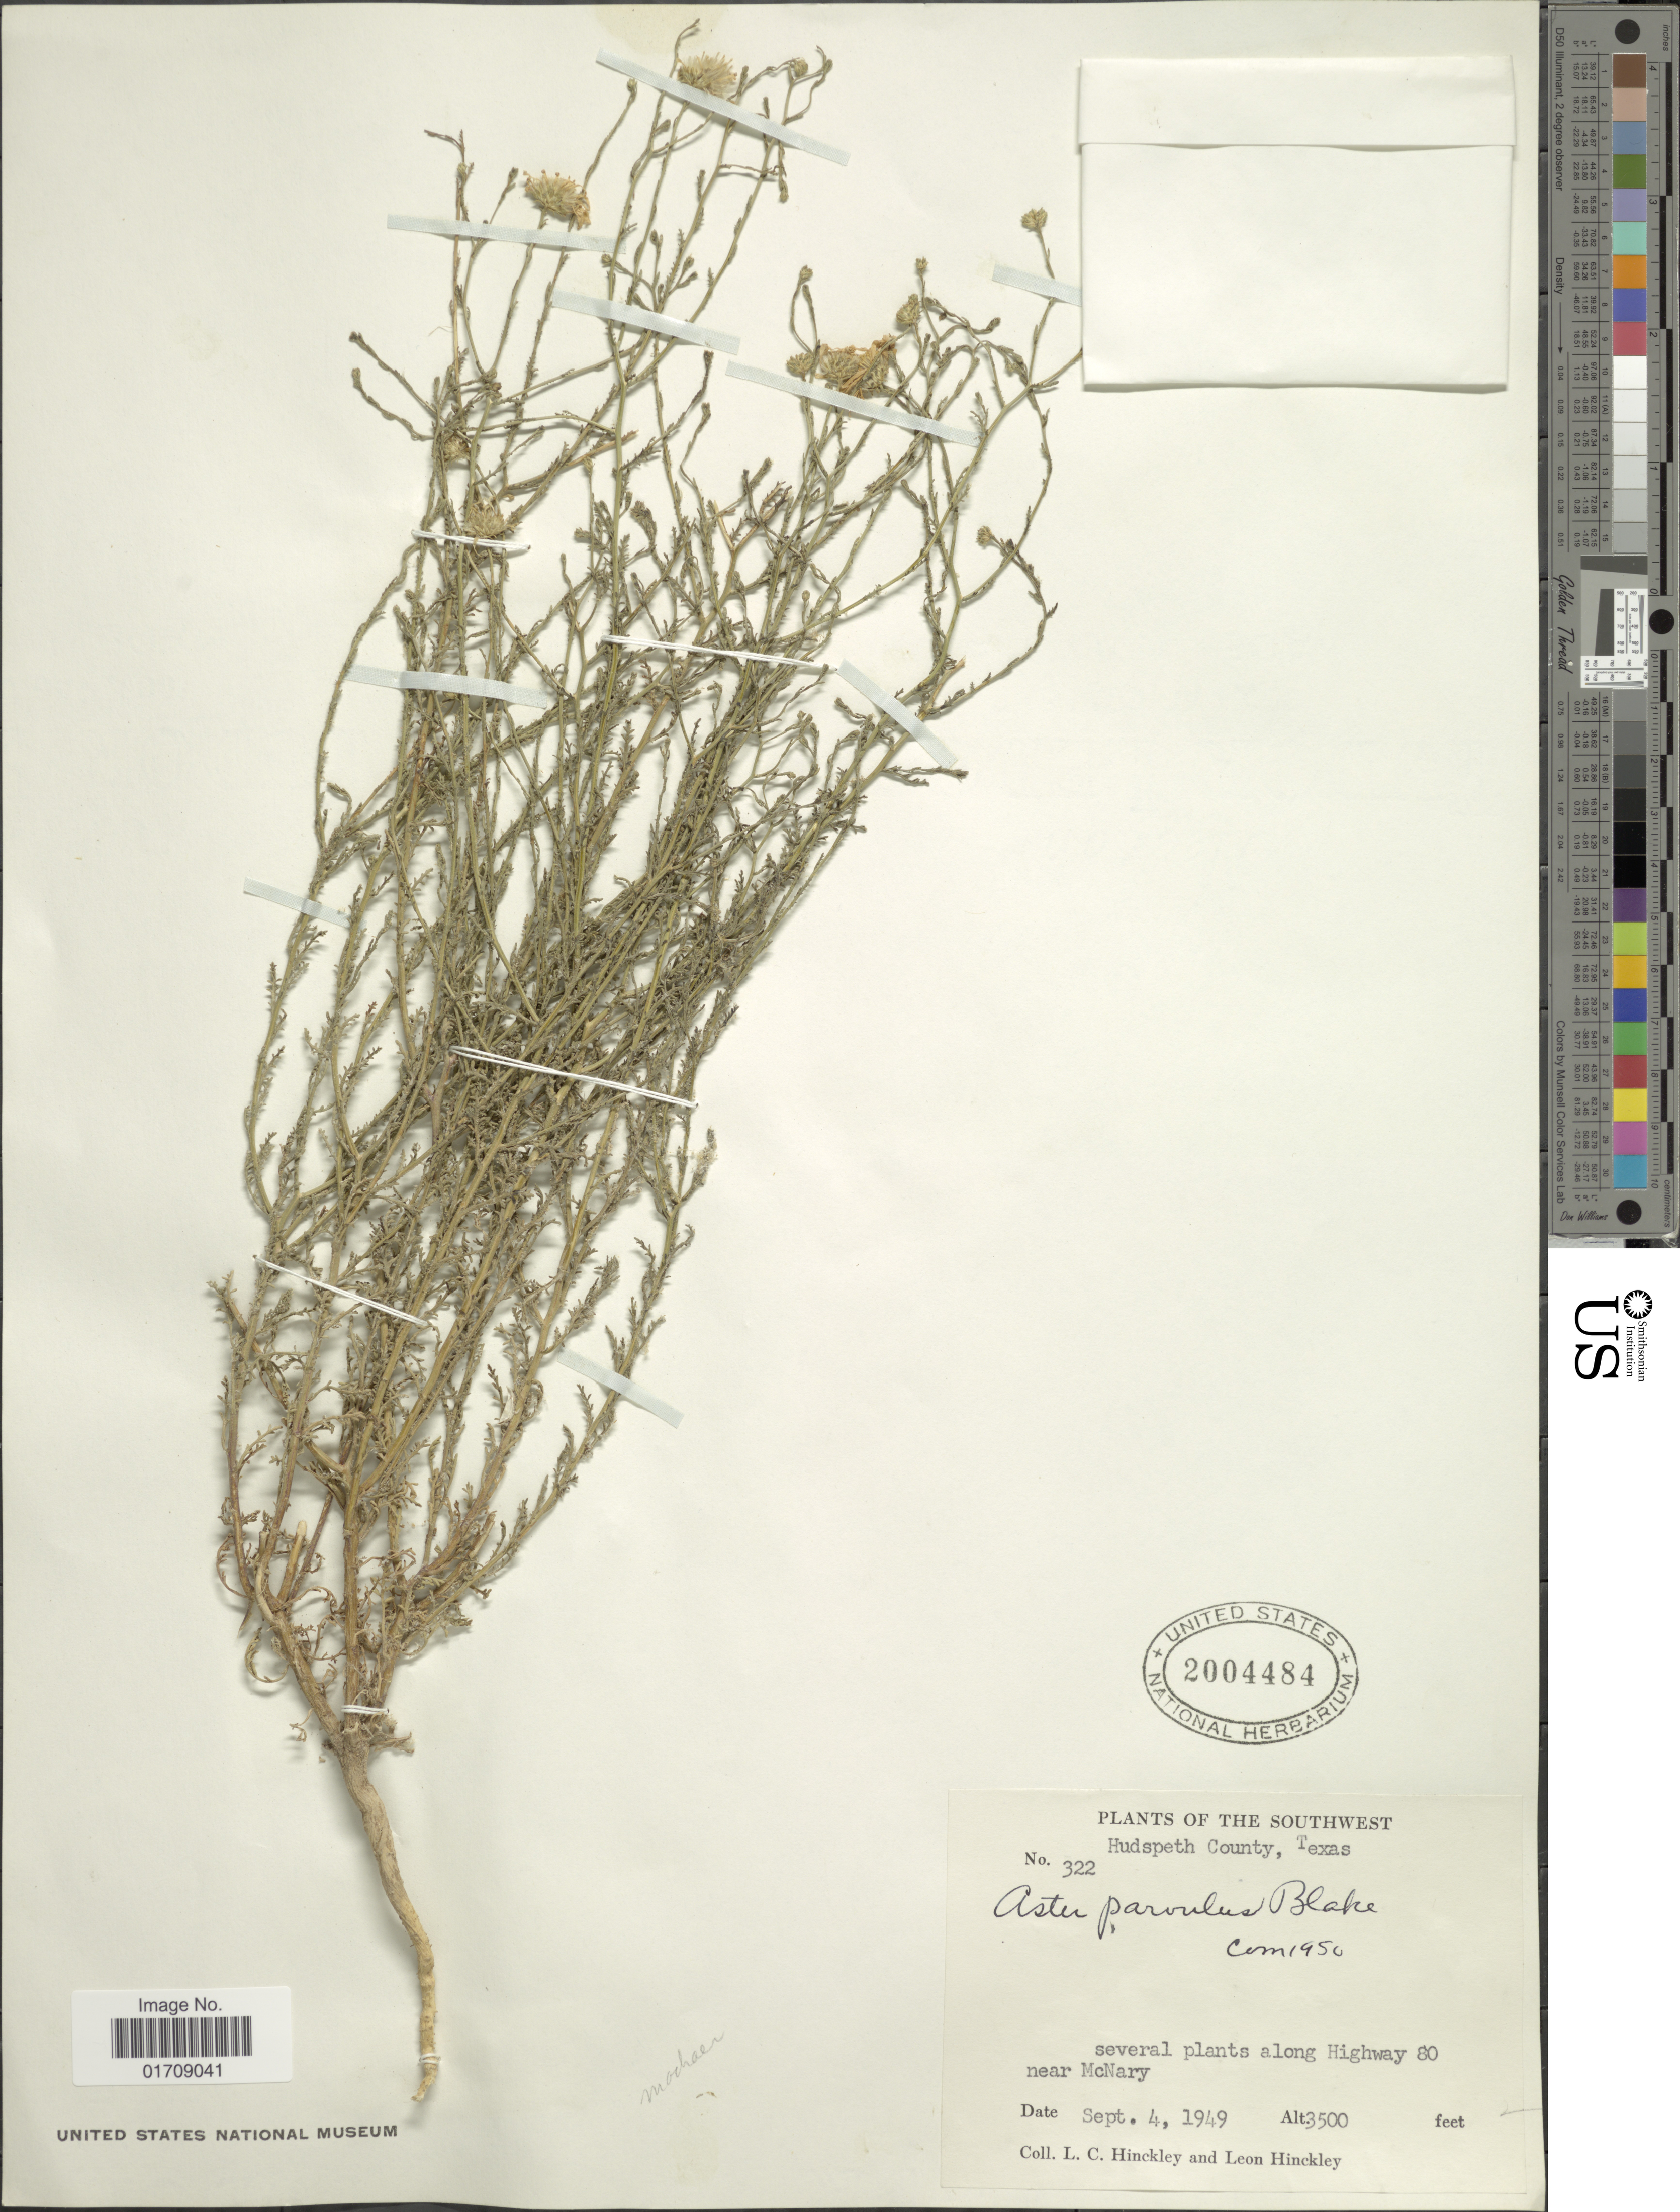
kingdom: Plantae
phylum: Tracheophyta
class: Magnoliopsida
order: Asterales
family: Asteraceae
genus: Machaeranthera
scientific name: Machaeranthera parviflora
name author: A. Gray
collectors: L. Hinckley & L. Hinckley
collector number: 322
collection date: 1949-09-04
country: United States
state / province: Texas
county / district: Hudspeth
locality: The Southwest, long Highway 80 near McNary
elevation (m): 1067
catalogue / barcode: US 2004484